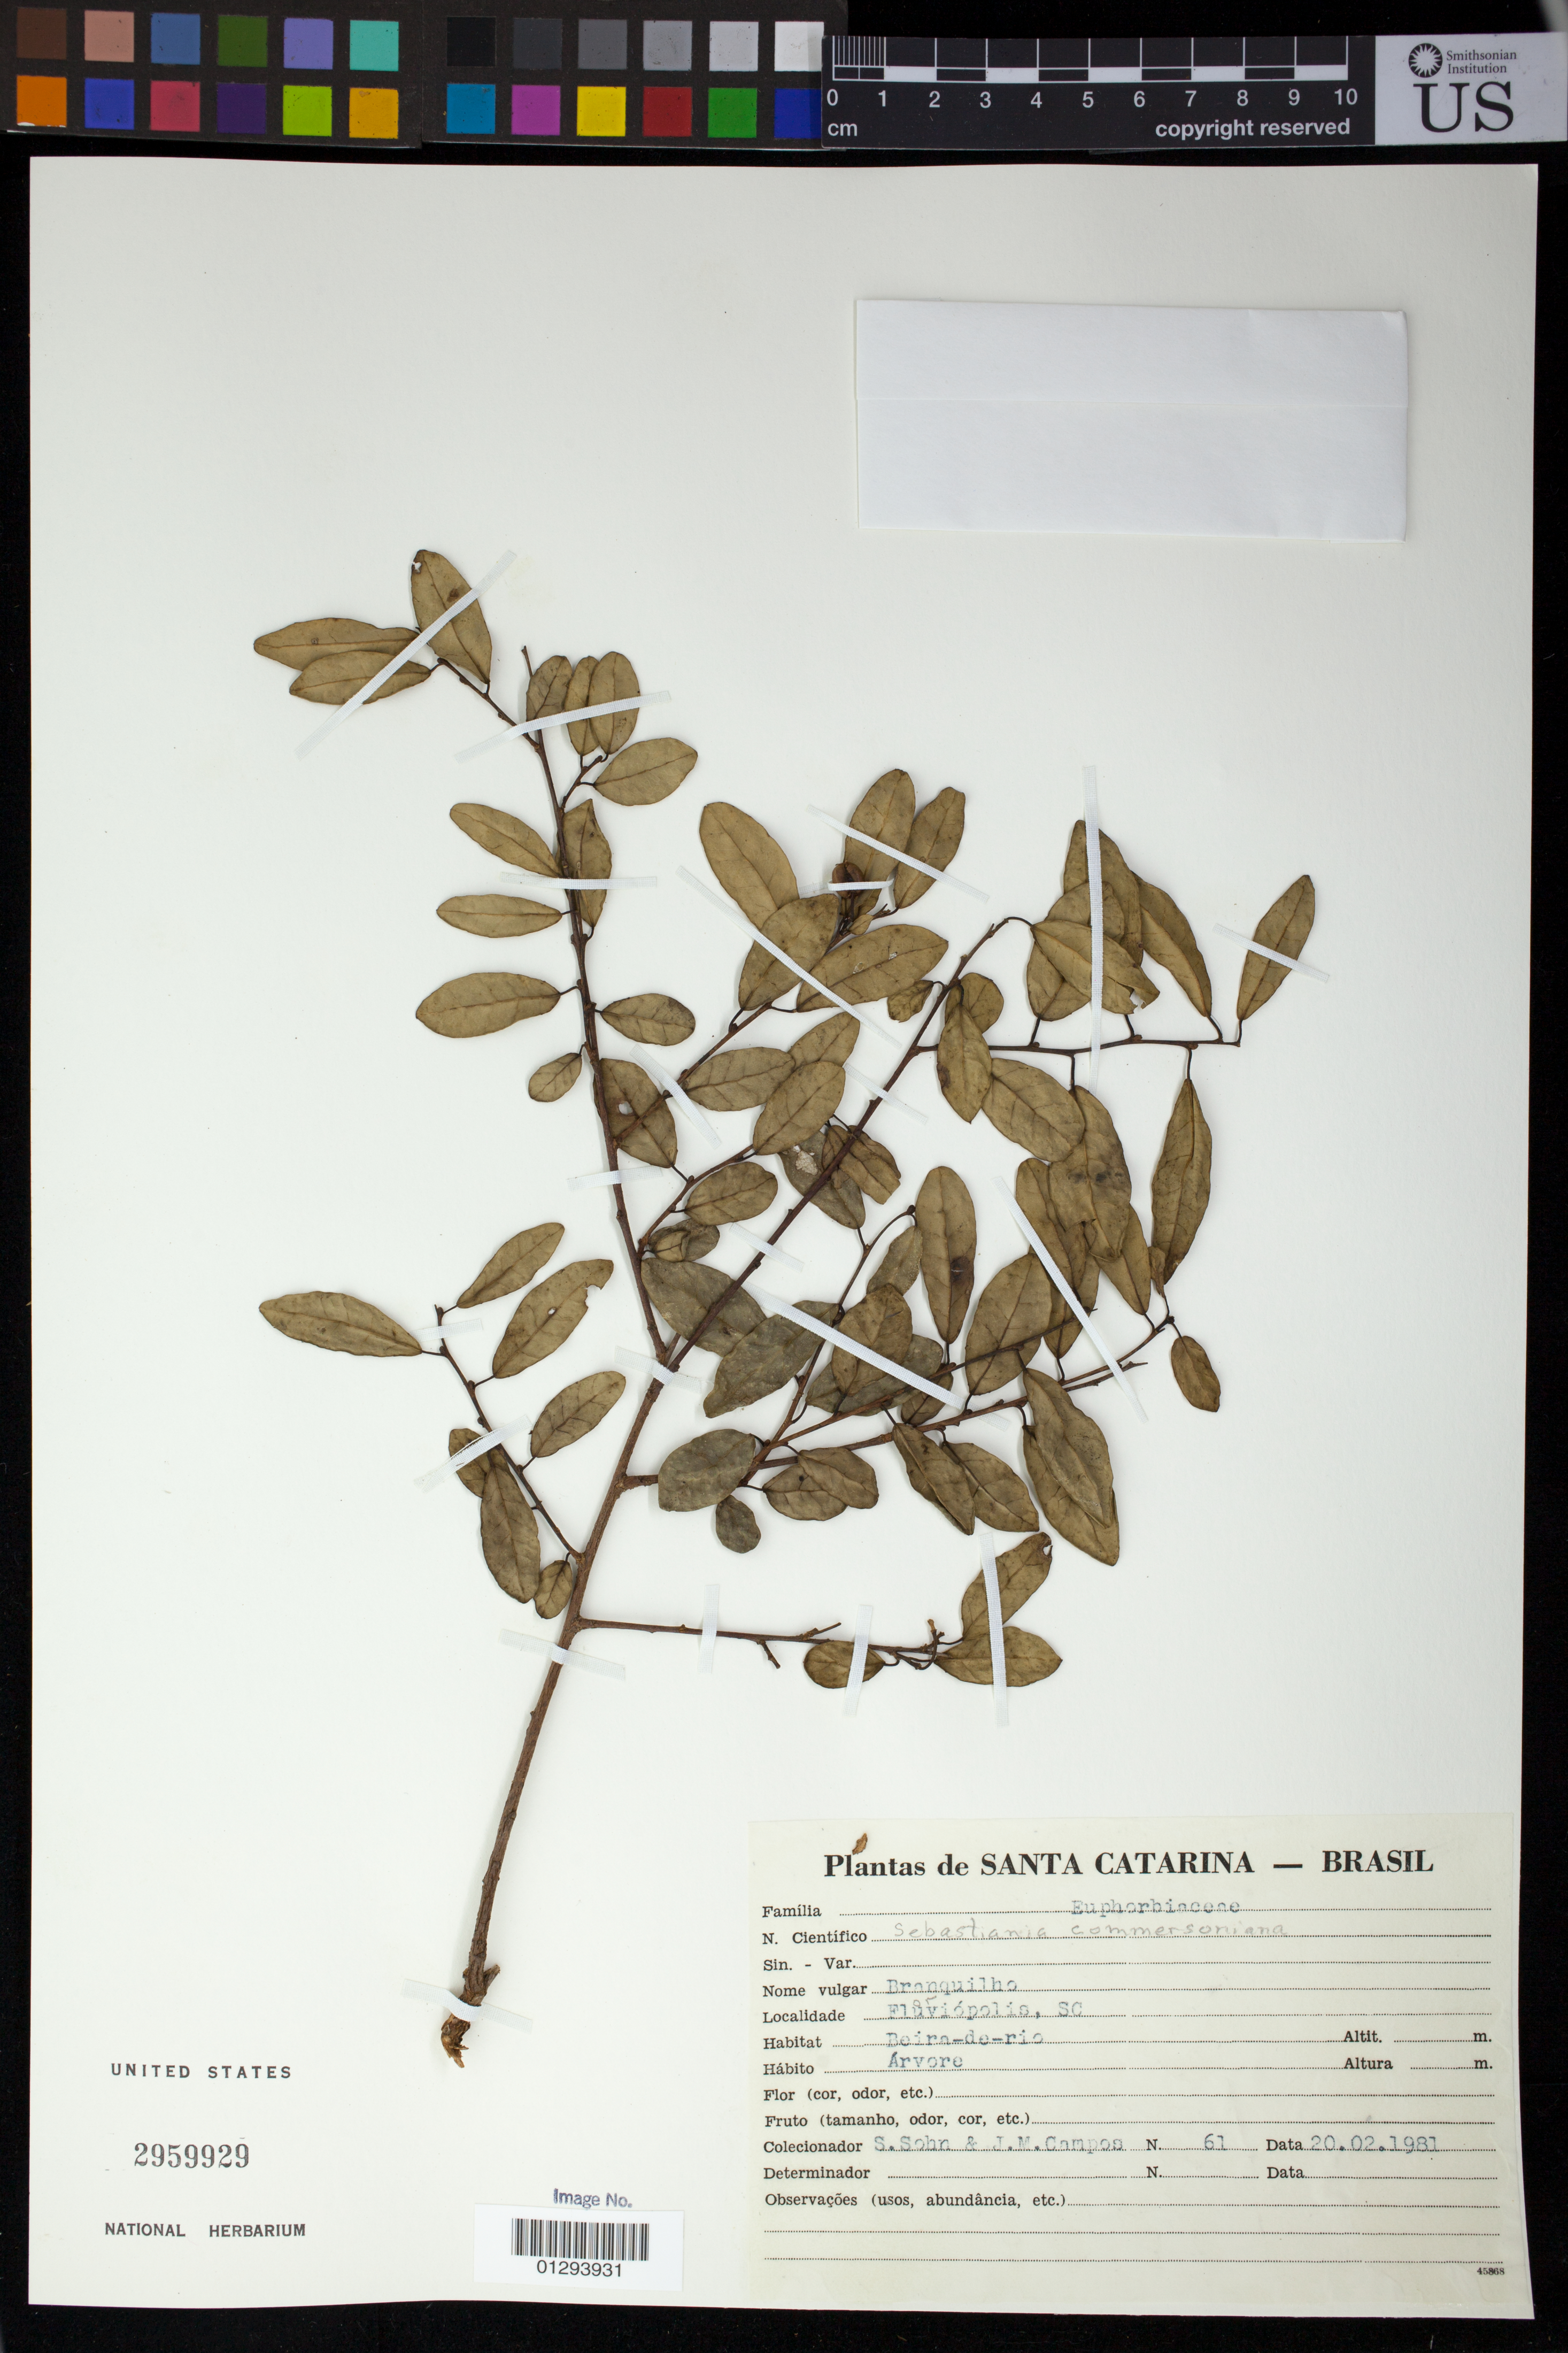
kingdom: Plantae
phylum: Tracheophyta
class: Magnoliopsida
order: Malpighiales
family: Euphorbiaceae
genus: Sebastiania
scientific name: Sebastiania commersoniana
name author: (Baill.) L.B. Sm. & Downs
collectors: S. Sohn & J. M. d. Freitas Campos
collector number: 61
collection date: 1981-02-20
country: Brazil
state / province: Santa Catarina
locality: Fluviopolis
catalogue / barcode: US 2959929